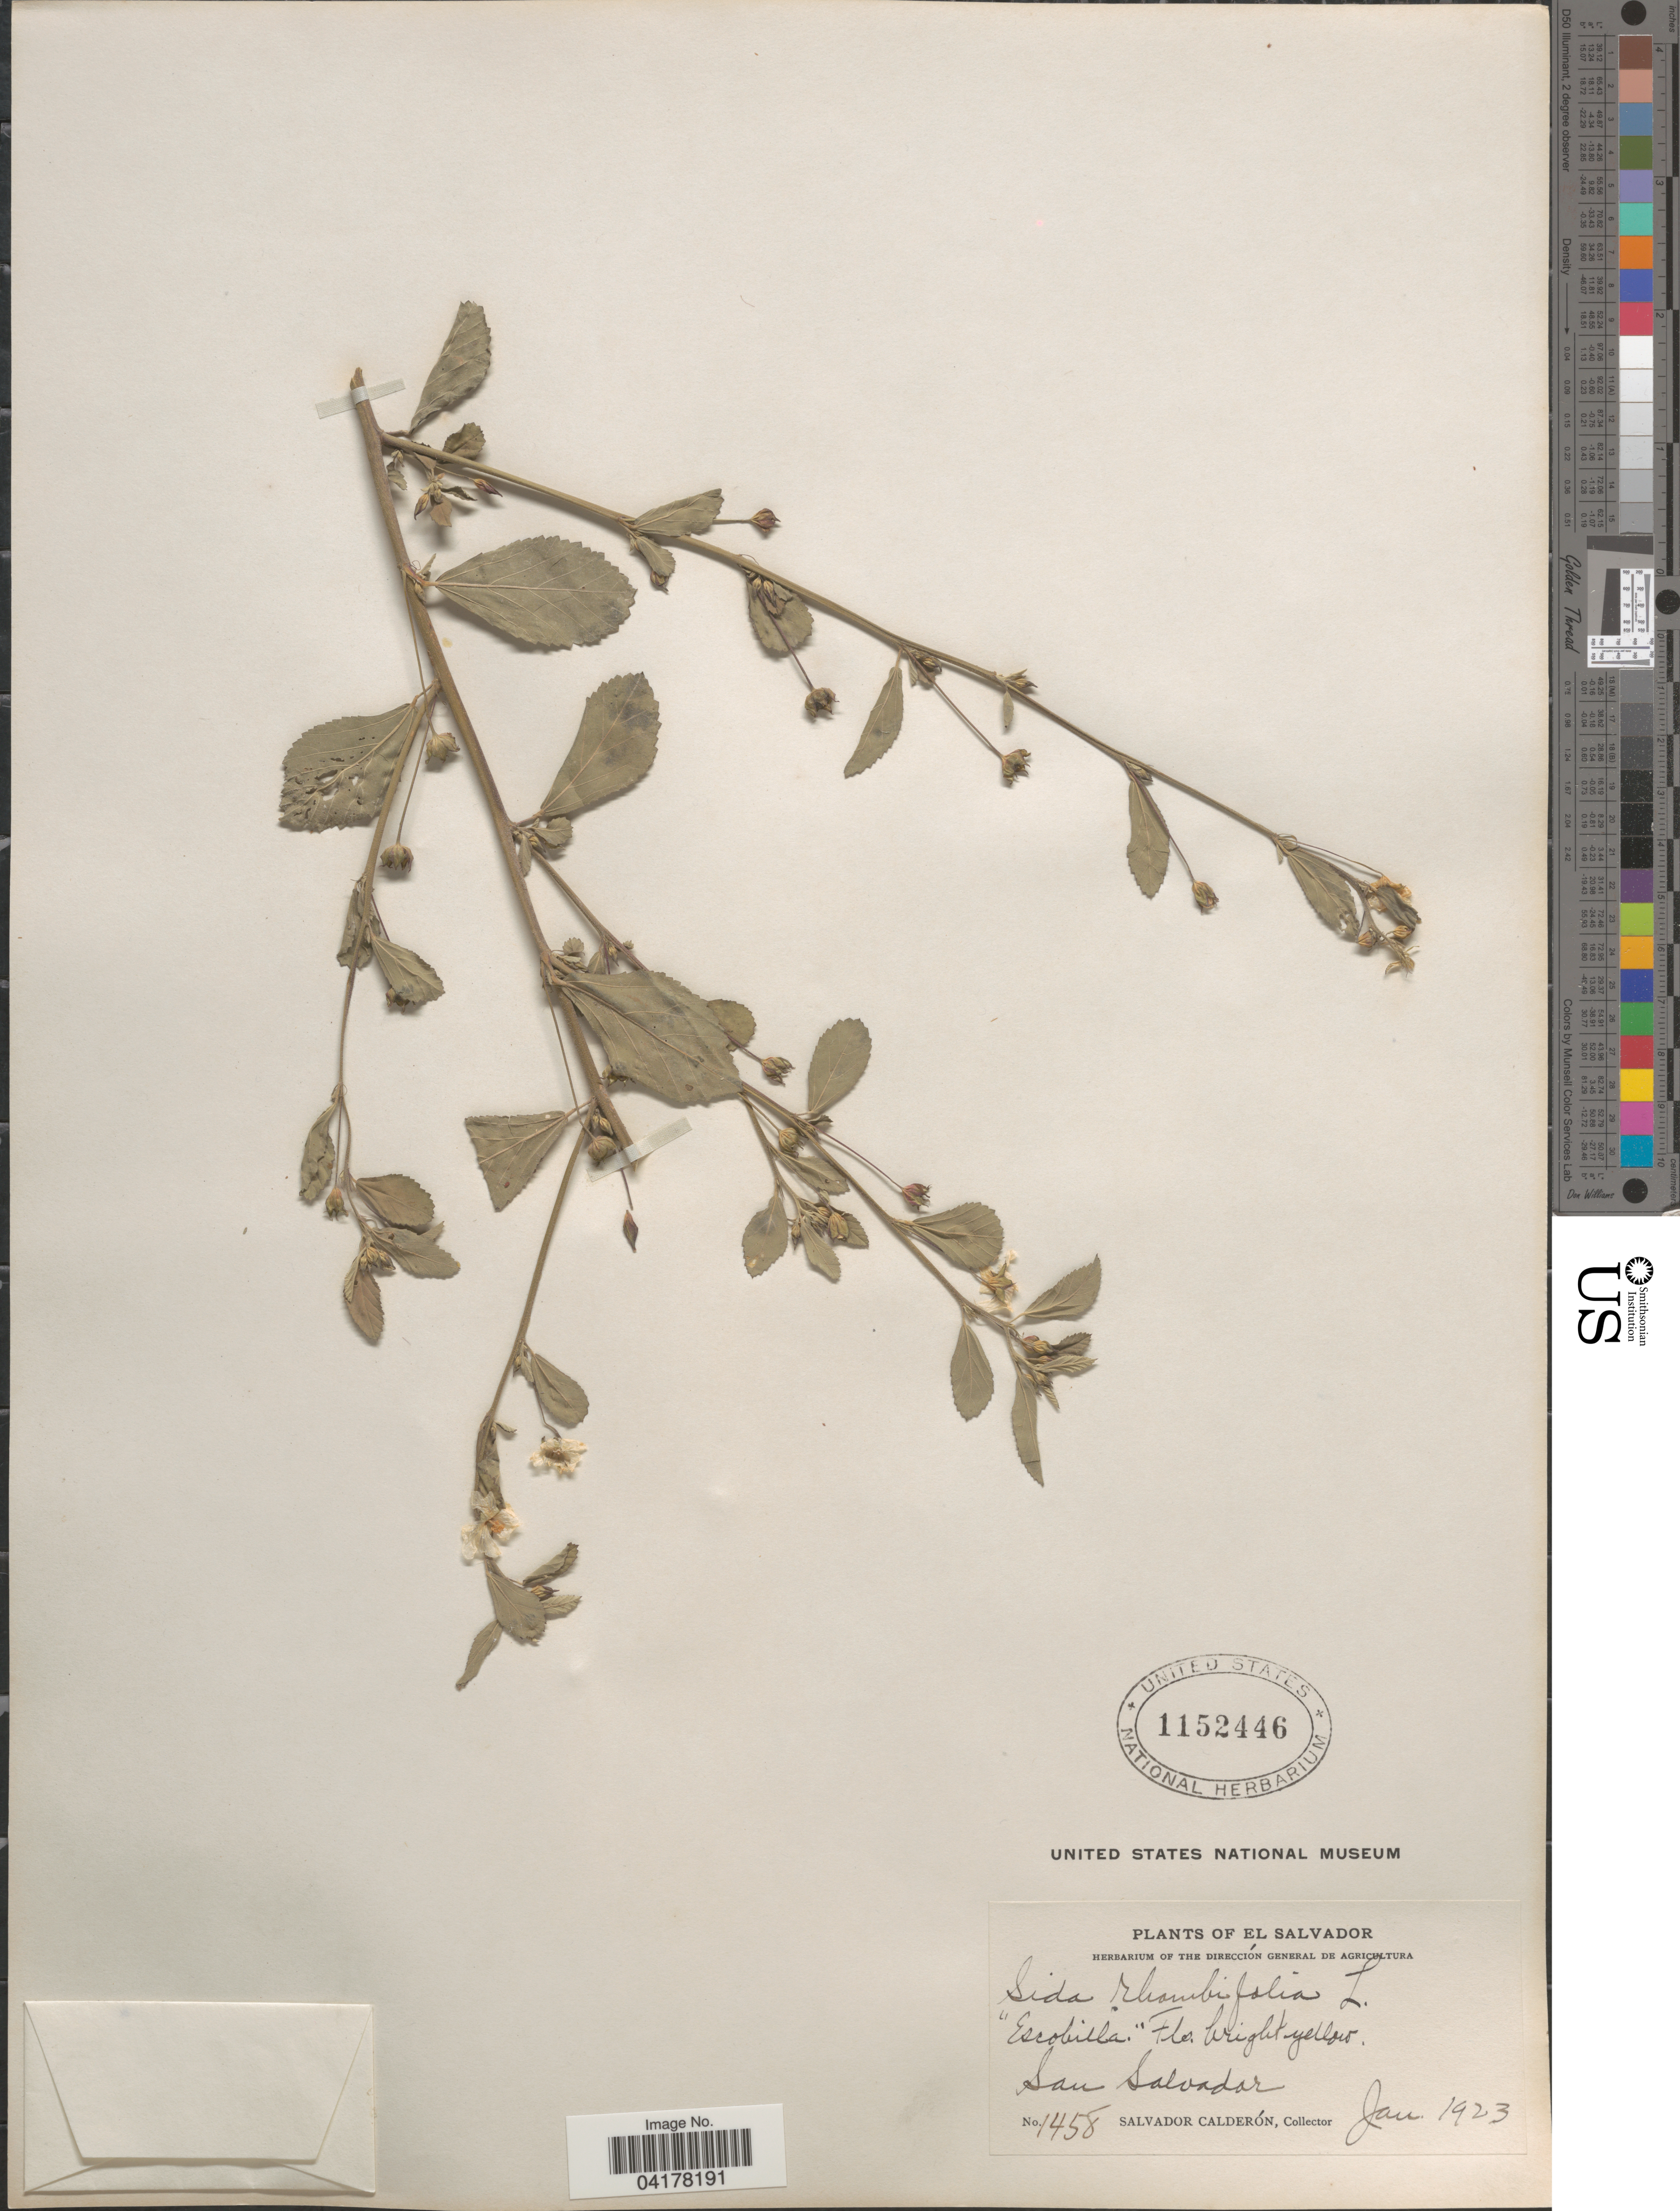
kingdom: Plantae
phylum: Tracheophyta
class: Magnoliopsida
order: Malvales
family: Malvaceae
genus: Sida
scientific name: Sida rhombifolia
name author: L.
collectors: S. Calderón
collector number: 1458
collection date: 1923-01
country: El Salvador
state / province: San Salvador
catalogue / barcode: US 1152446